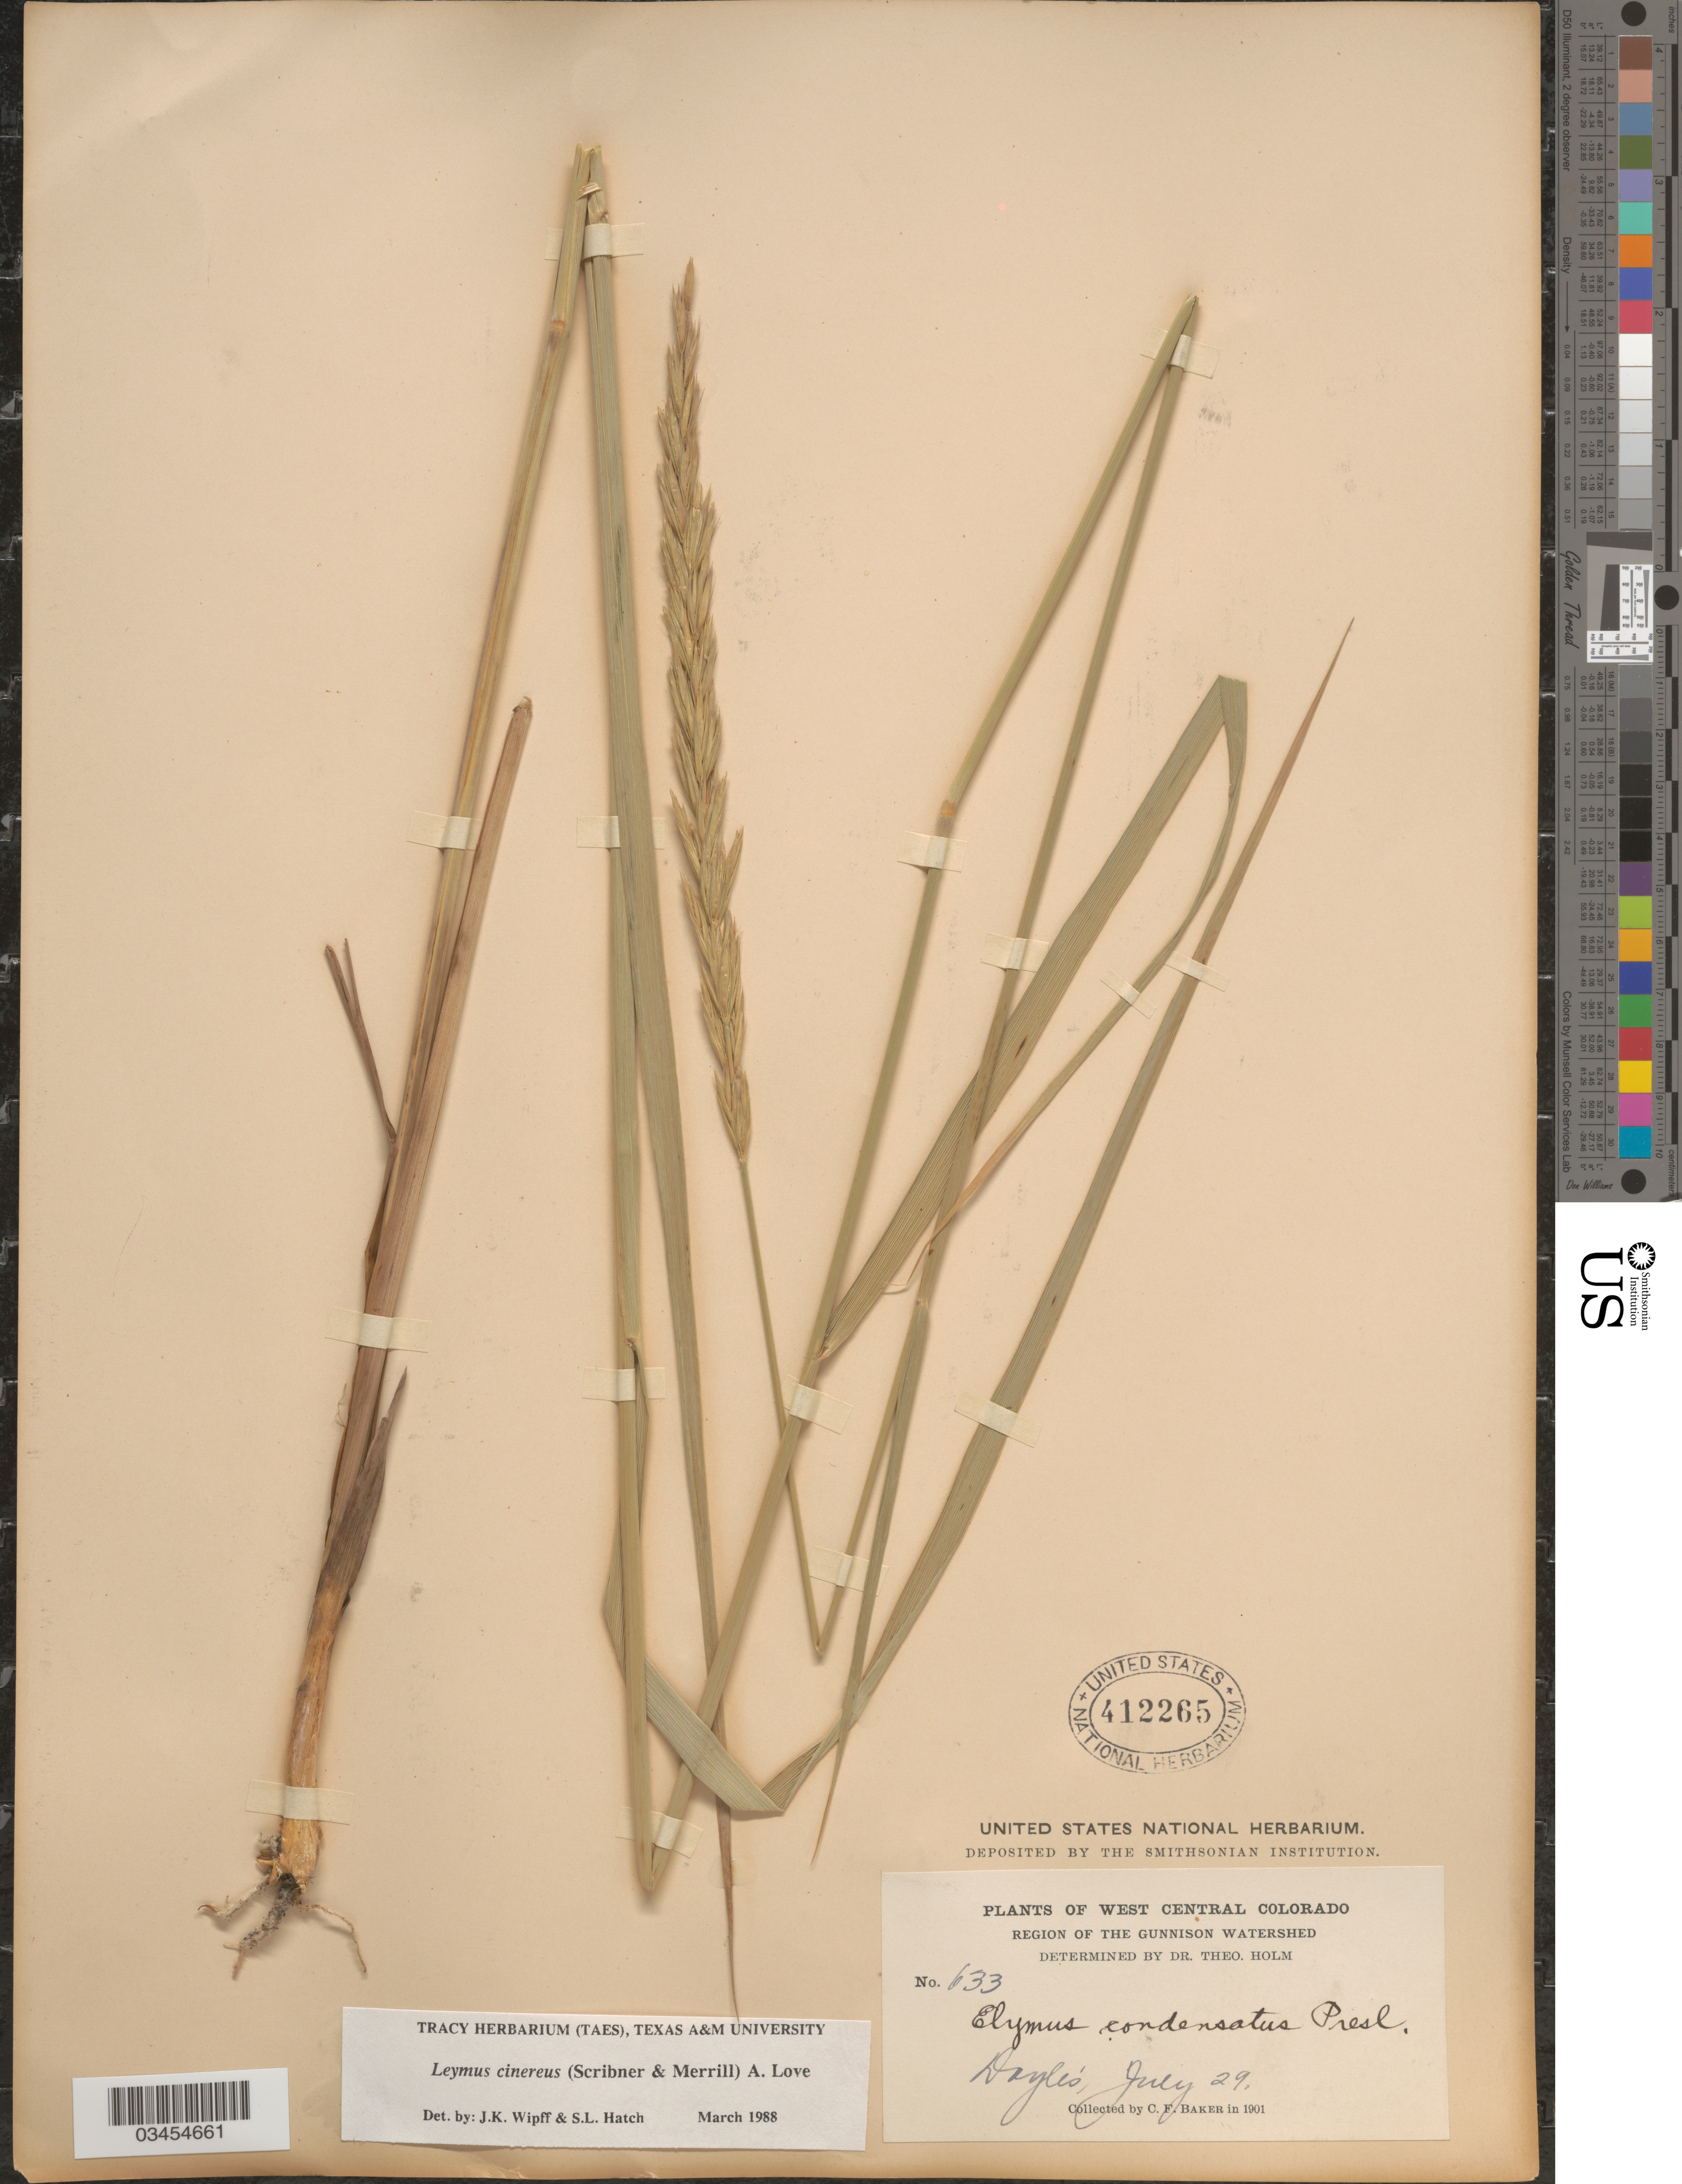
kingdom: Plantae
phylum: Tracheophyta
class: Liliopsida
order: Poales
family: Poaceae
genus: Leymus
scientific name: Leymus cinereus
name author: (Scribn. & Merr.) Á. Löve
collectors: C. F. Baker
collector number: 633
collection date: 1901-07-29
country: United States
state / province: Colorado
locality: West Central Colorado. Region of the Gunnison Watershed. Doyle's.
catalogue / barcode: US 412265